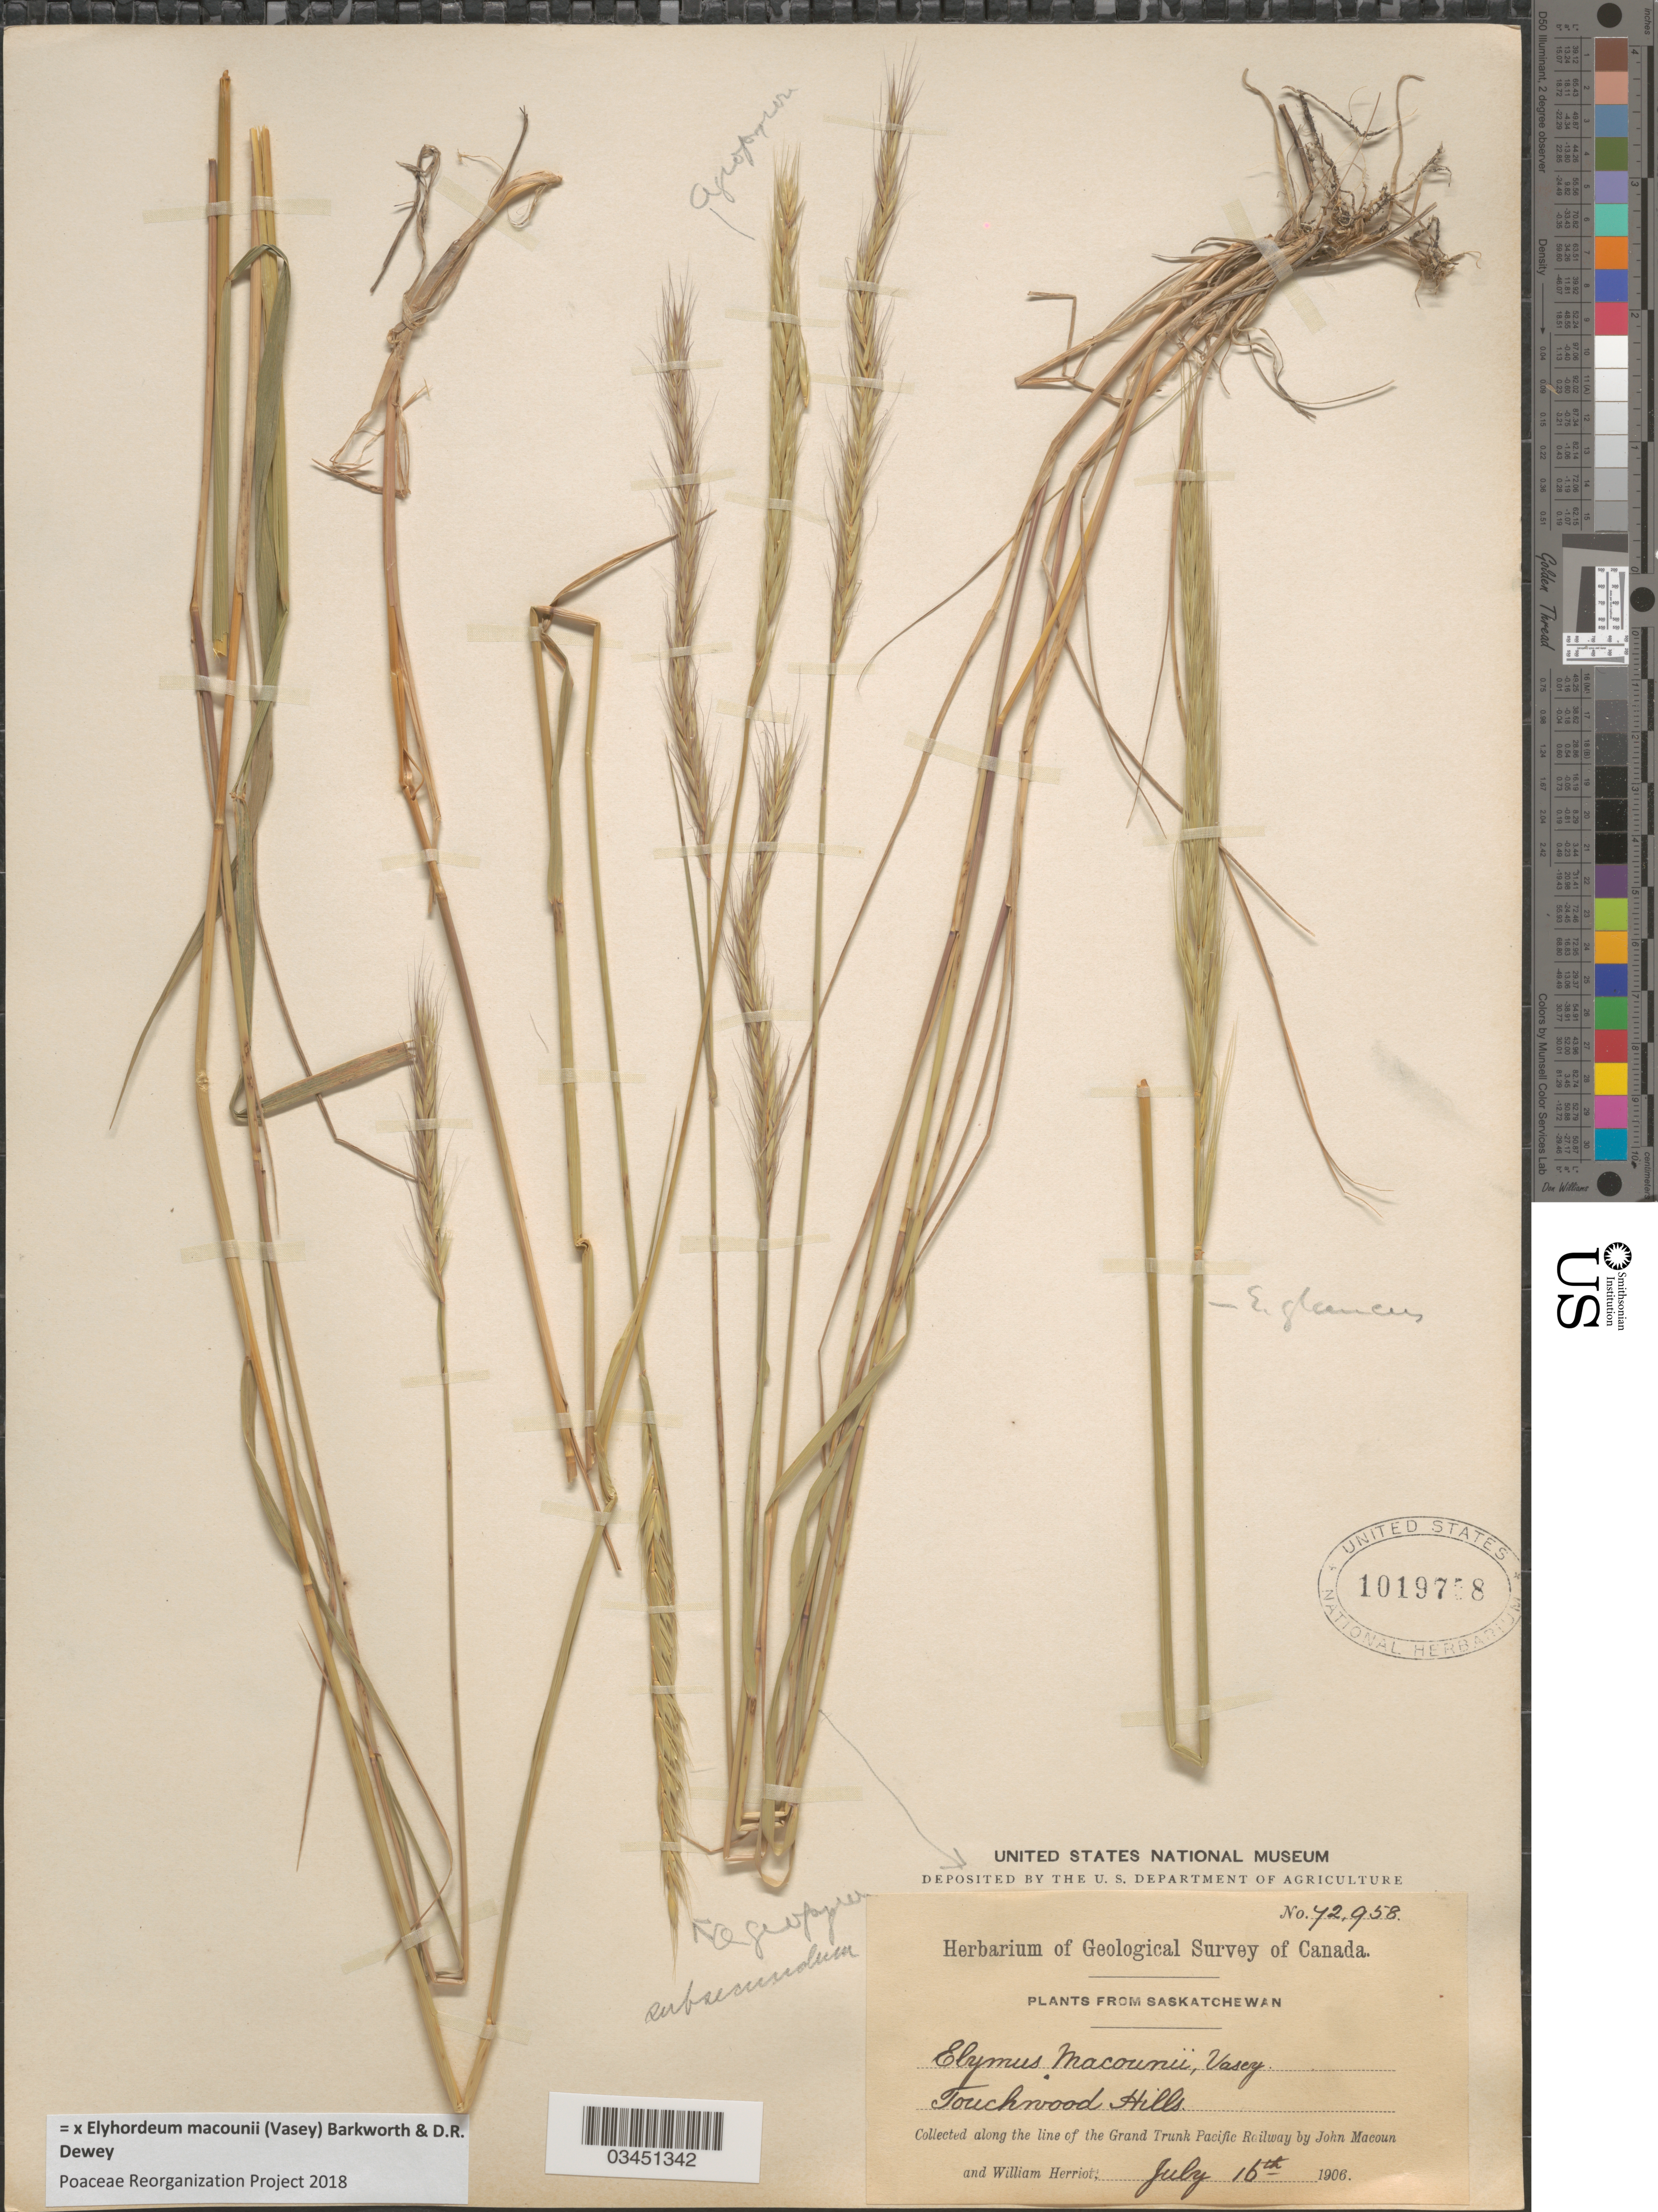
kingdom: Plantae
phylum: Tracheophyta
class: Liliopsida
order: Poales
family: Poaceae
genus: Elyhordeum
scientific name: x Elyhordeum macounii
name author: (Vasey) Barkworth & Dewey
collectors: J. Macoun & W. Herriot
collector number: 72958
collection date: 1906-07-16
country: Canada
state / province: Saskatchewan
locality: Geological Survey of Canada. Touchwood Hills. Along the line of the Grand Trunk Pacific Railway.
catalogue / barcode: US 1019758